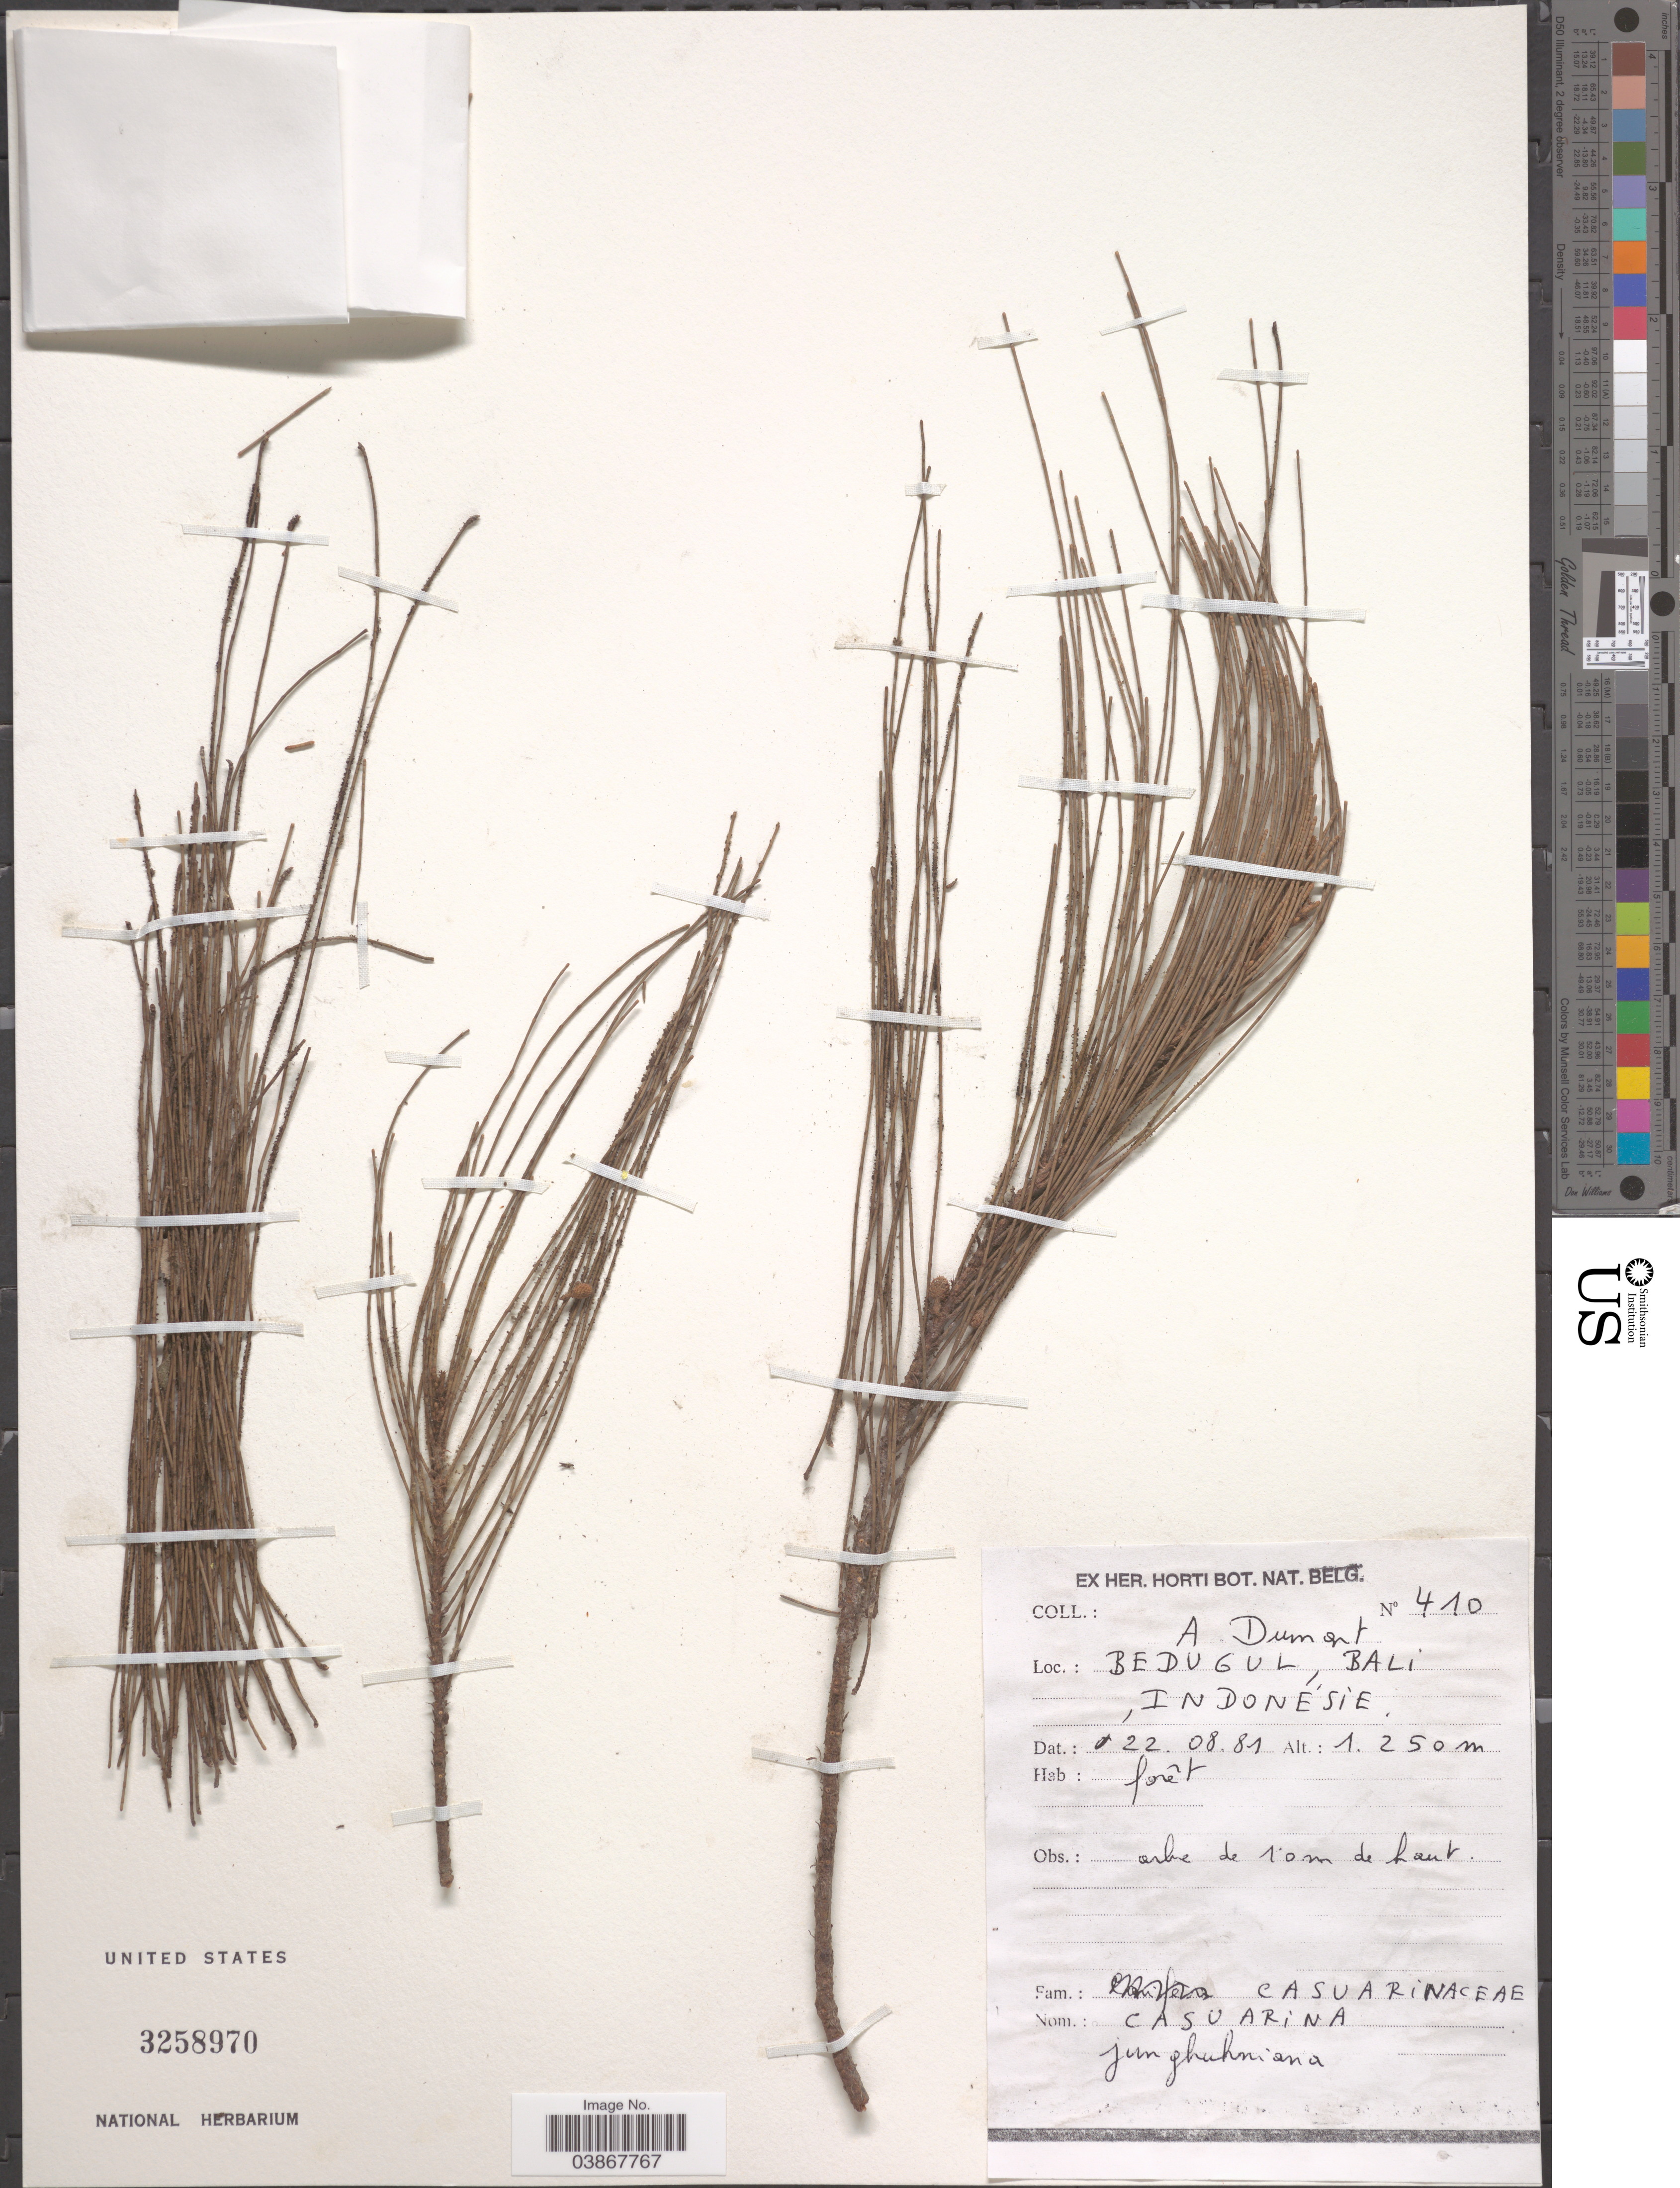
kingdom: Plantae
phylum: Tracheophyta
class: Magnoliopsida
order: Fagales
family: Casuarinaceae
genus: Casuarina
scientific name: Casuarina sp.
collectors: A. Dumont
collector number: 410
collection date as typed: Transcribed d/m/y: 22/8/81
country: Indonesia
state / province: Nusa Tenggara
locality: Bedugul, Bali.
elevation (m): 1250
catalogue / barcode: US 3258970